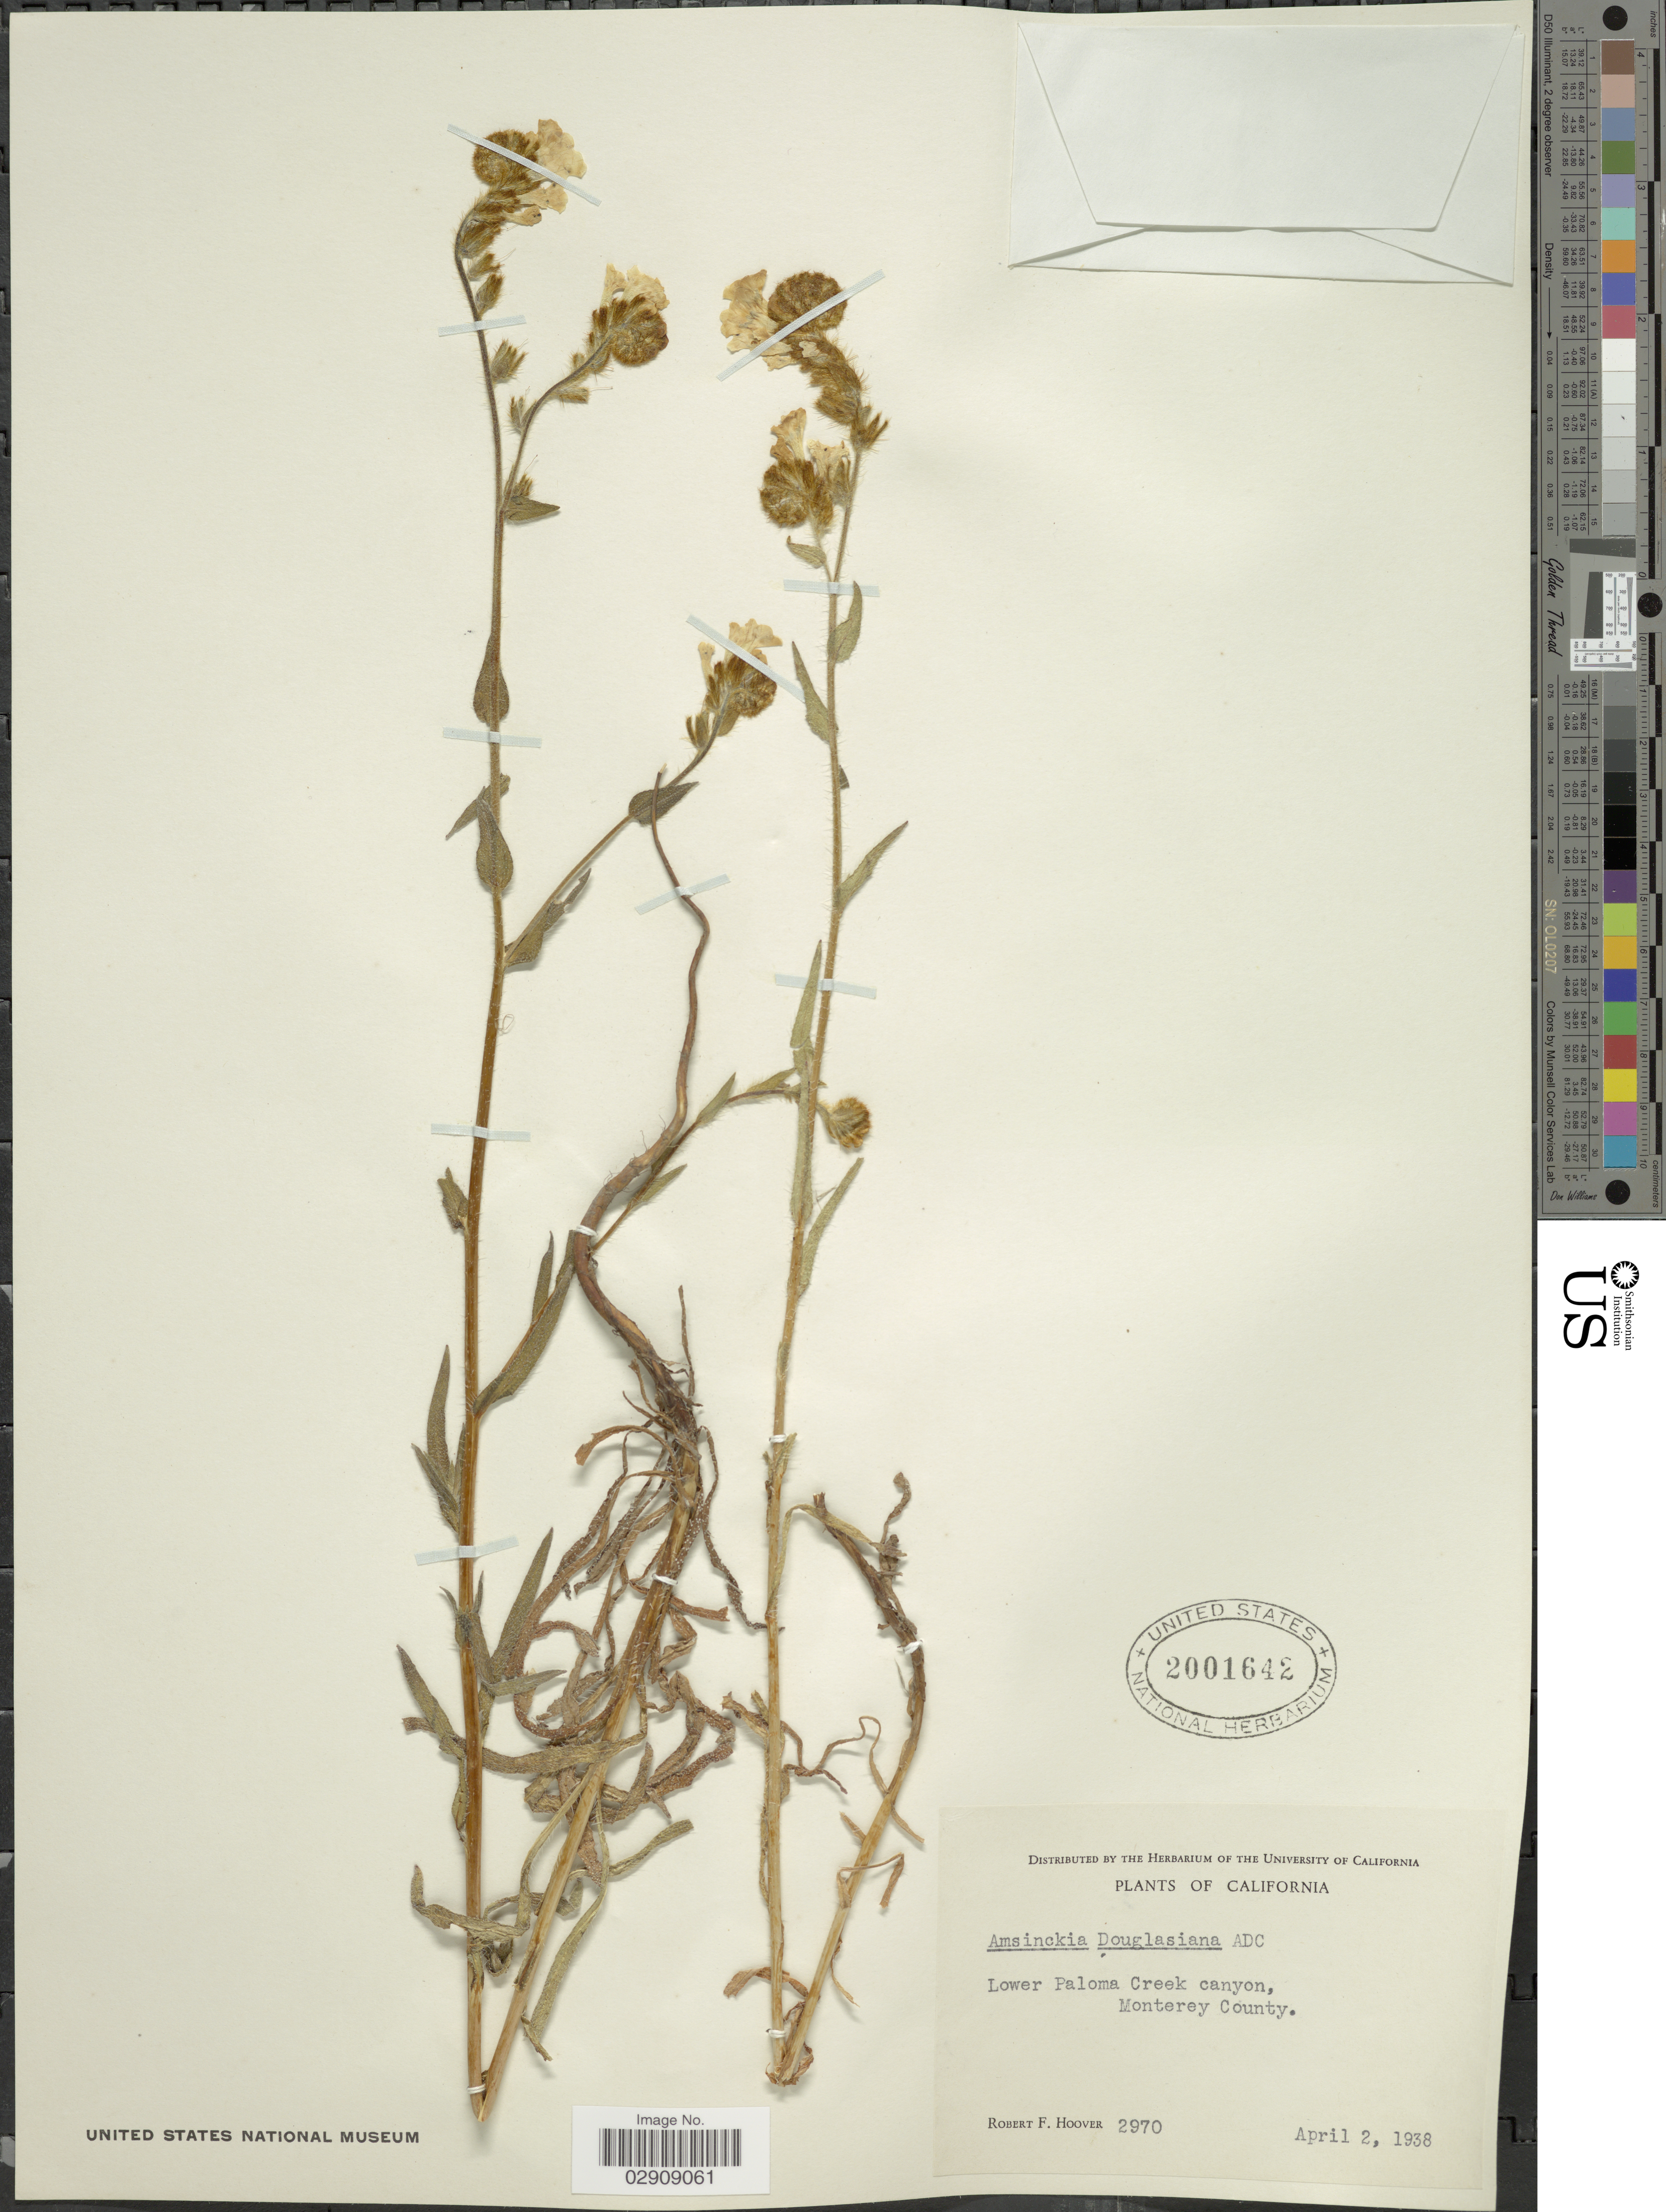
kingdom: Plantae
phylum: Tracheophyta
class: Magnoliopsida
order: Boraginales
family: Boraginaceae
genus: Amsinckia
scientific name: Amsinckia douglasiana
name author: A. DC.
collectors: R. F. Hoover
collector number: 2970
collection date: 1938-04-02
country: United States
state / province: California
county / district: Monterey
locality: Lower Paloma Creek canyon, Monterey County.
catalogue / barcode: US 2001642